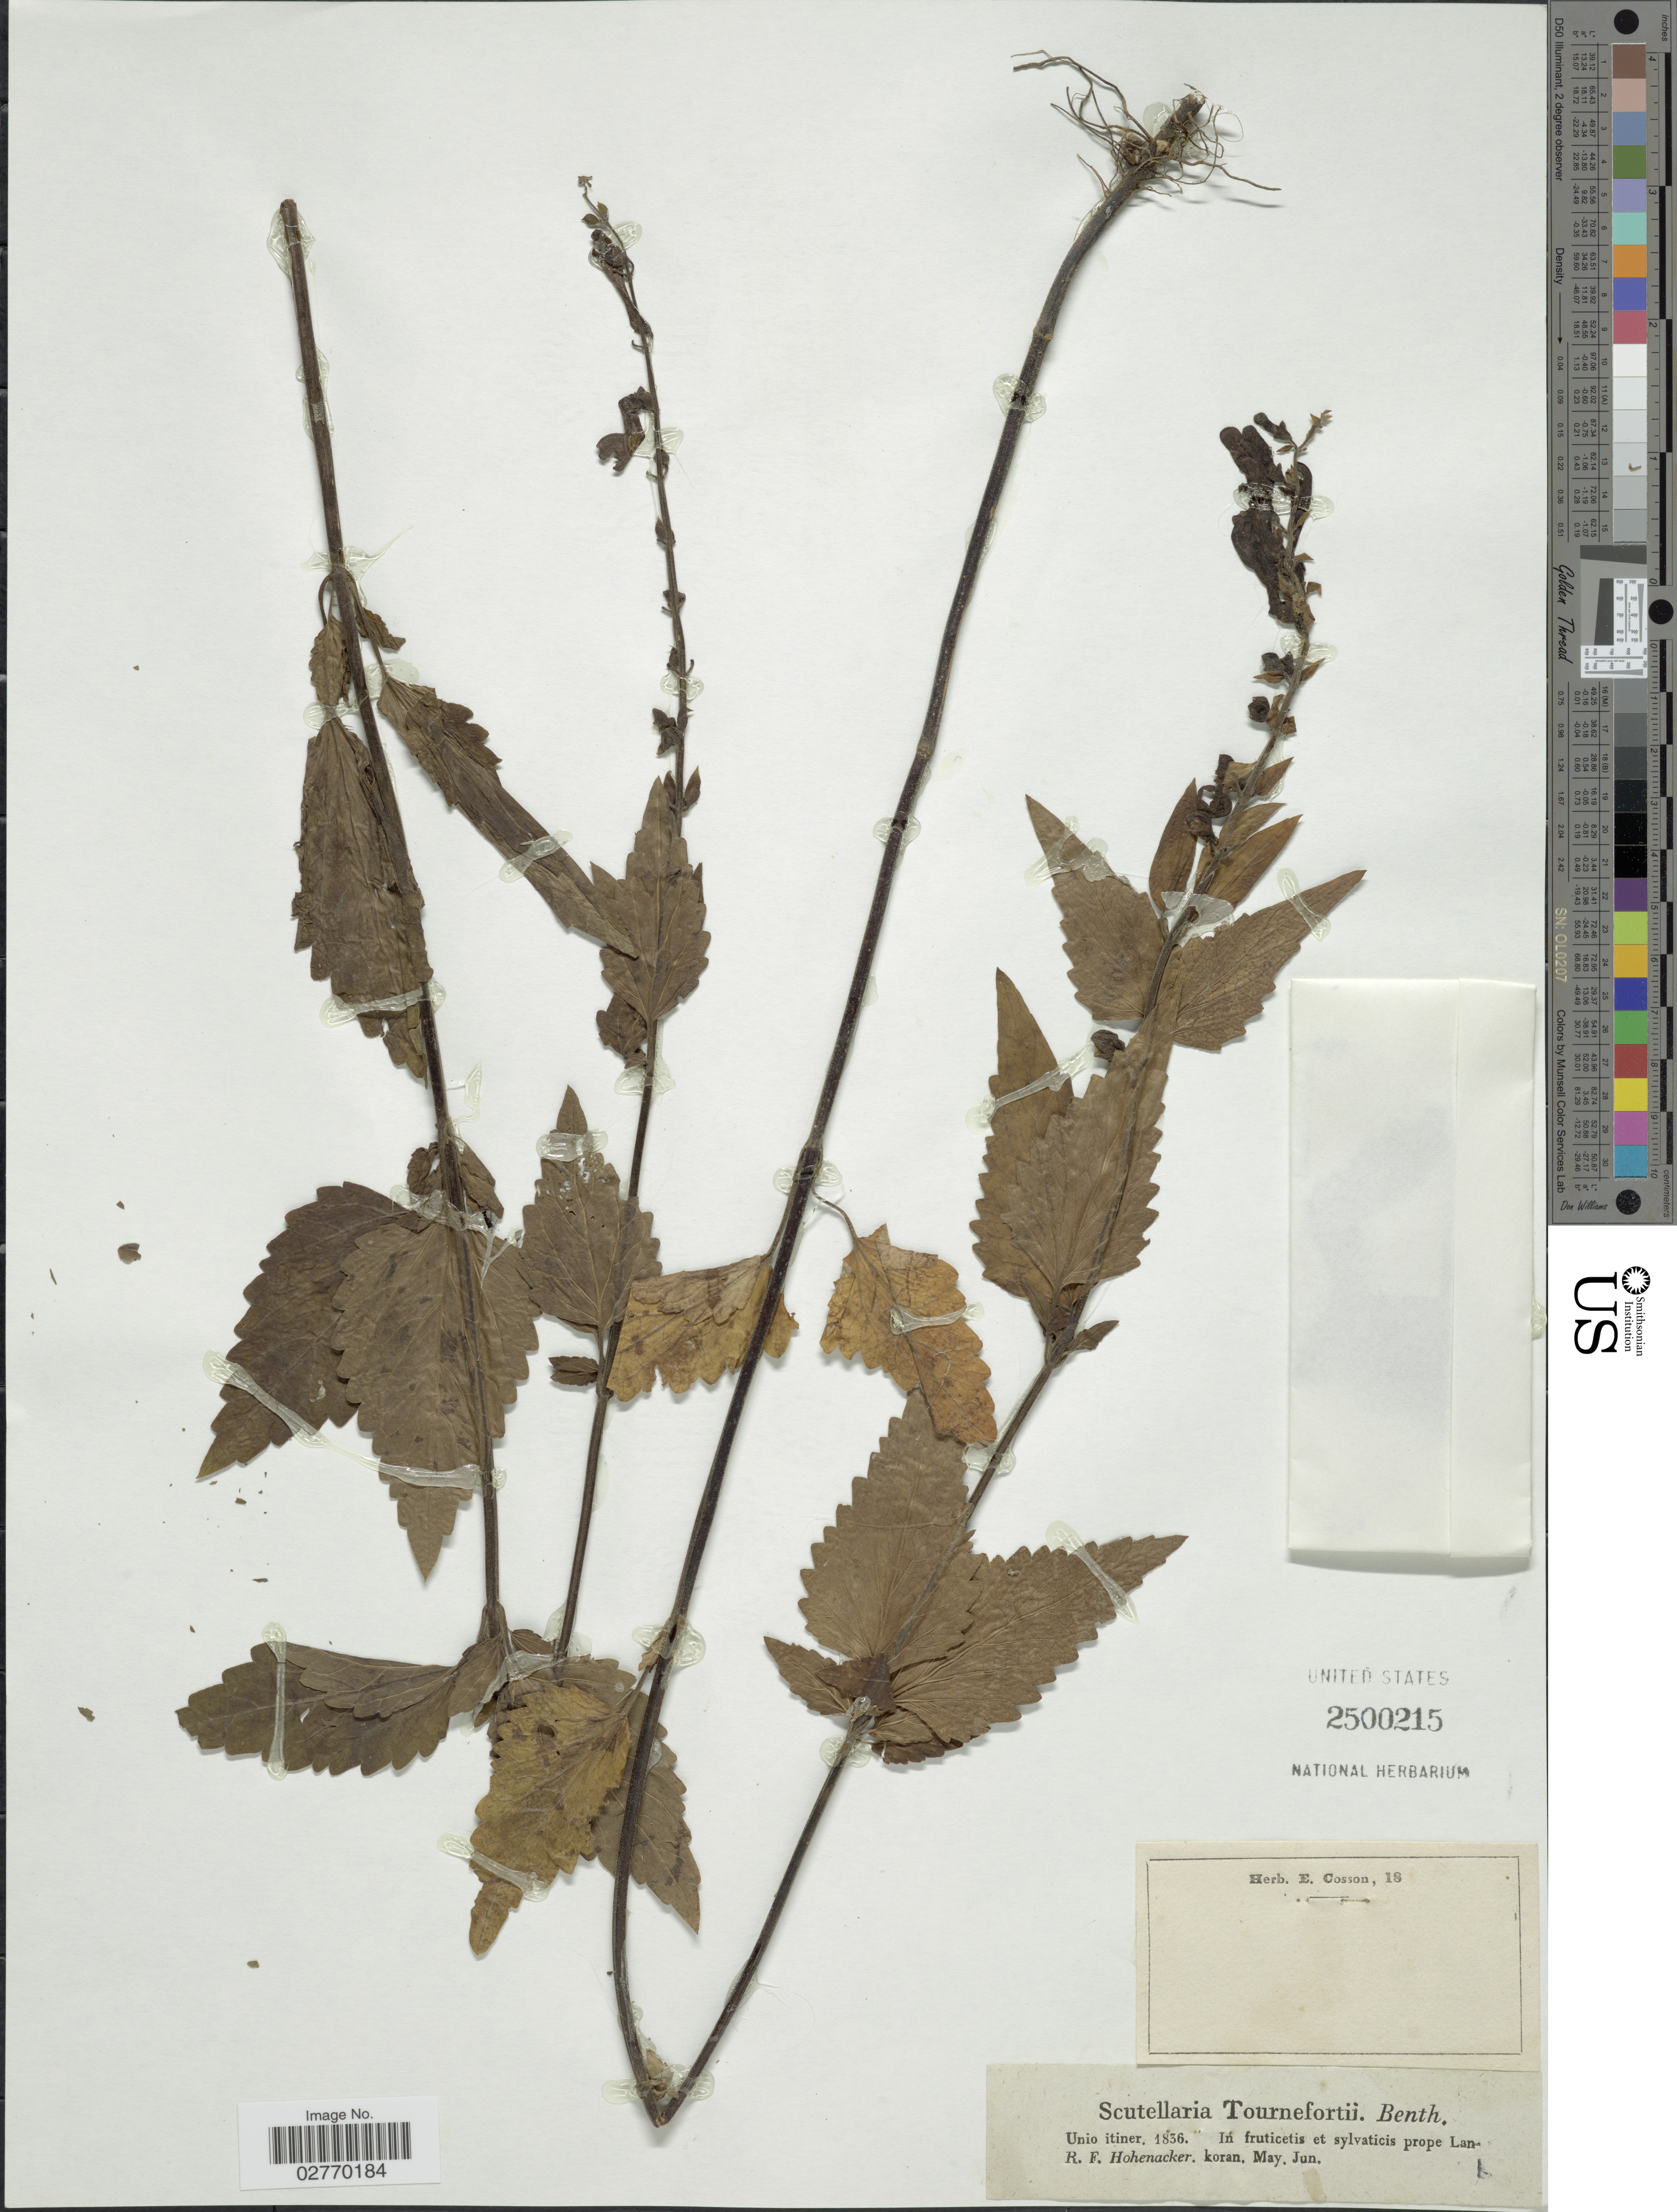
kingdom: Plantae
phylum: Tracheophyta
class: Magnoliopsida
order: Lamiales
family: Lamiaceae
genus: Scutellaria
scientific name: Scutellaria tournefortii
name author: Benth.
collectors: R. F. Hohenacker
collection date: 1836-05/1836-06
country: Azerbaijan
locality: In fruticetis et sylvaticis prope Lankoran.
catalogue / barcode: US 2500215